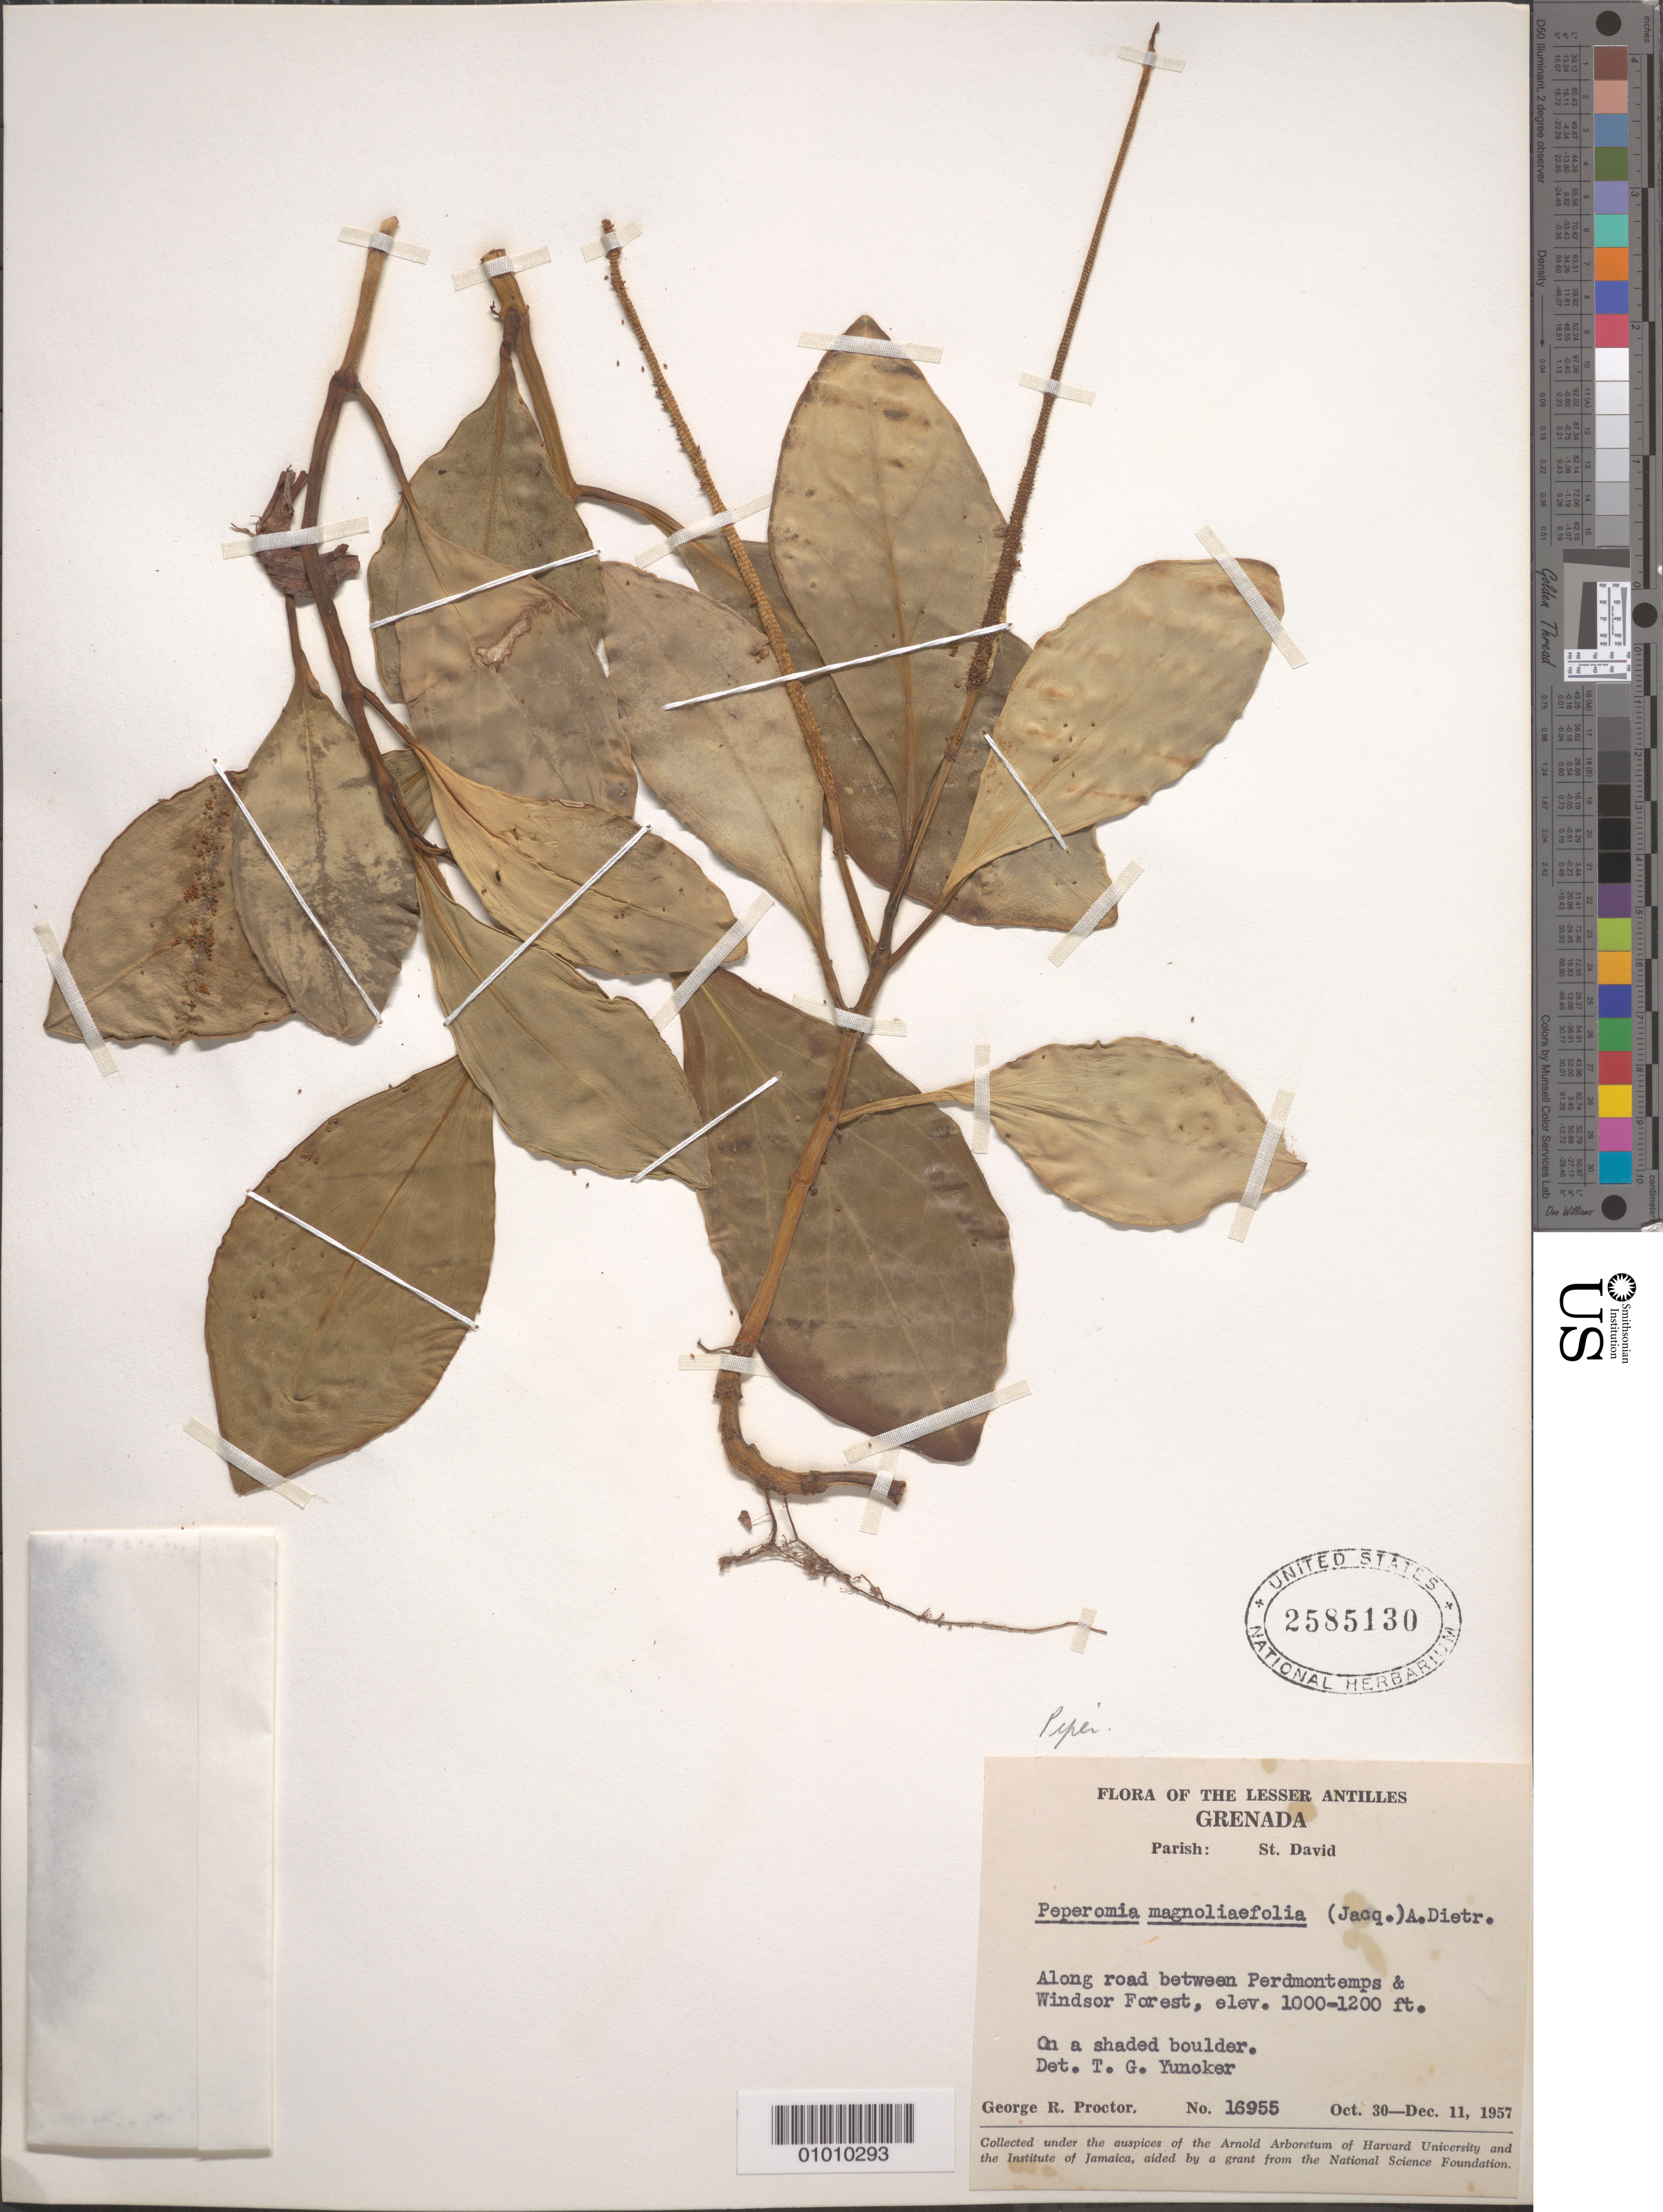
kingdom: Plantae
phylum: Tracheophyta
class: Magnoliopsida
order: Piperales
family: Piperaceae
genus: Peperomia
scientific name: Peperomia magnoliifolia var. magnoliifolia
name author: (Jacq.) A. Dietr.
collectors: G. R. Proctor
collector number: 16955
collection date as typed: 30 Oct 1957 to 11 Dec 1957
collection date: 1957-10-30/1957-12-11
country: Grenada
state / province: Saint David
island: Grenada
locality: Along road between Perdmontemps and Windsor Forest. On a boulder.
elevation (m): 305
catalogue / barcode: US 2585130